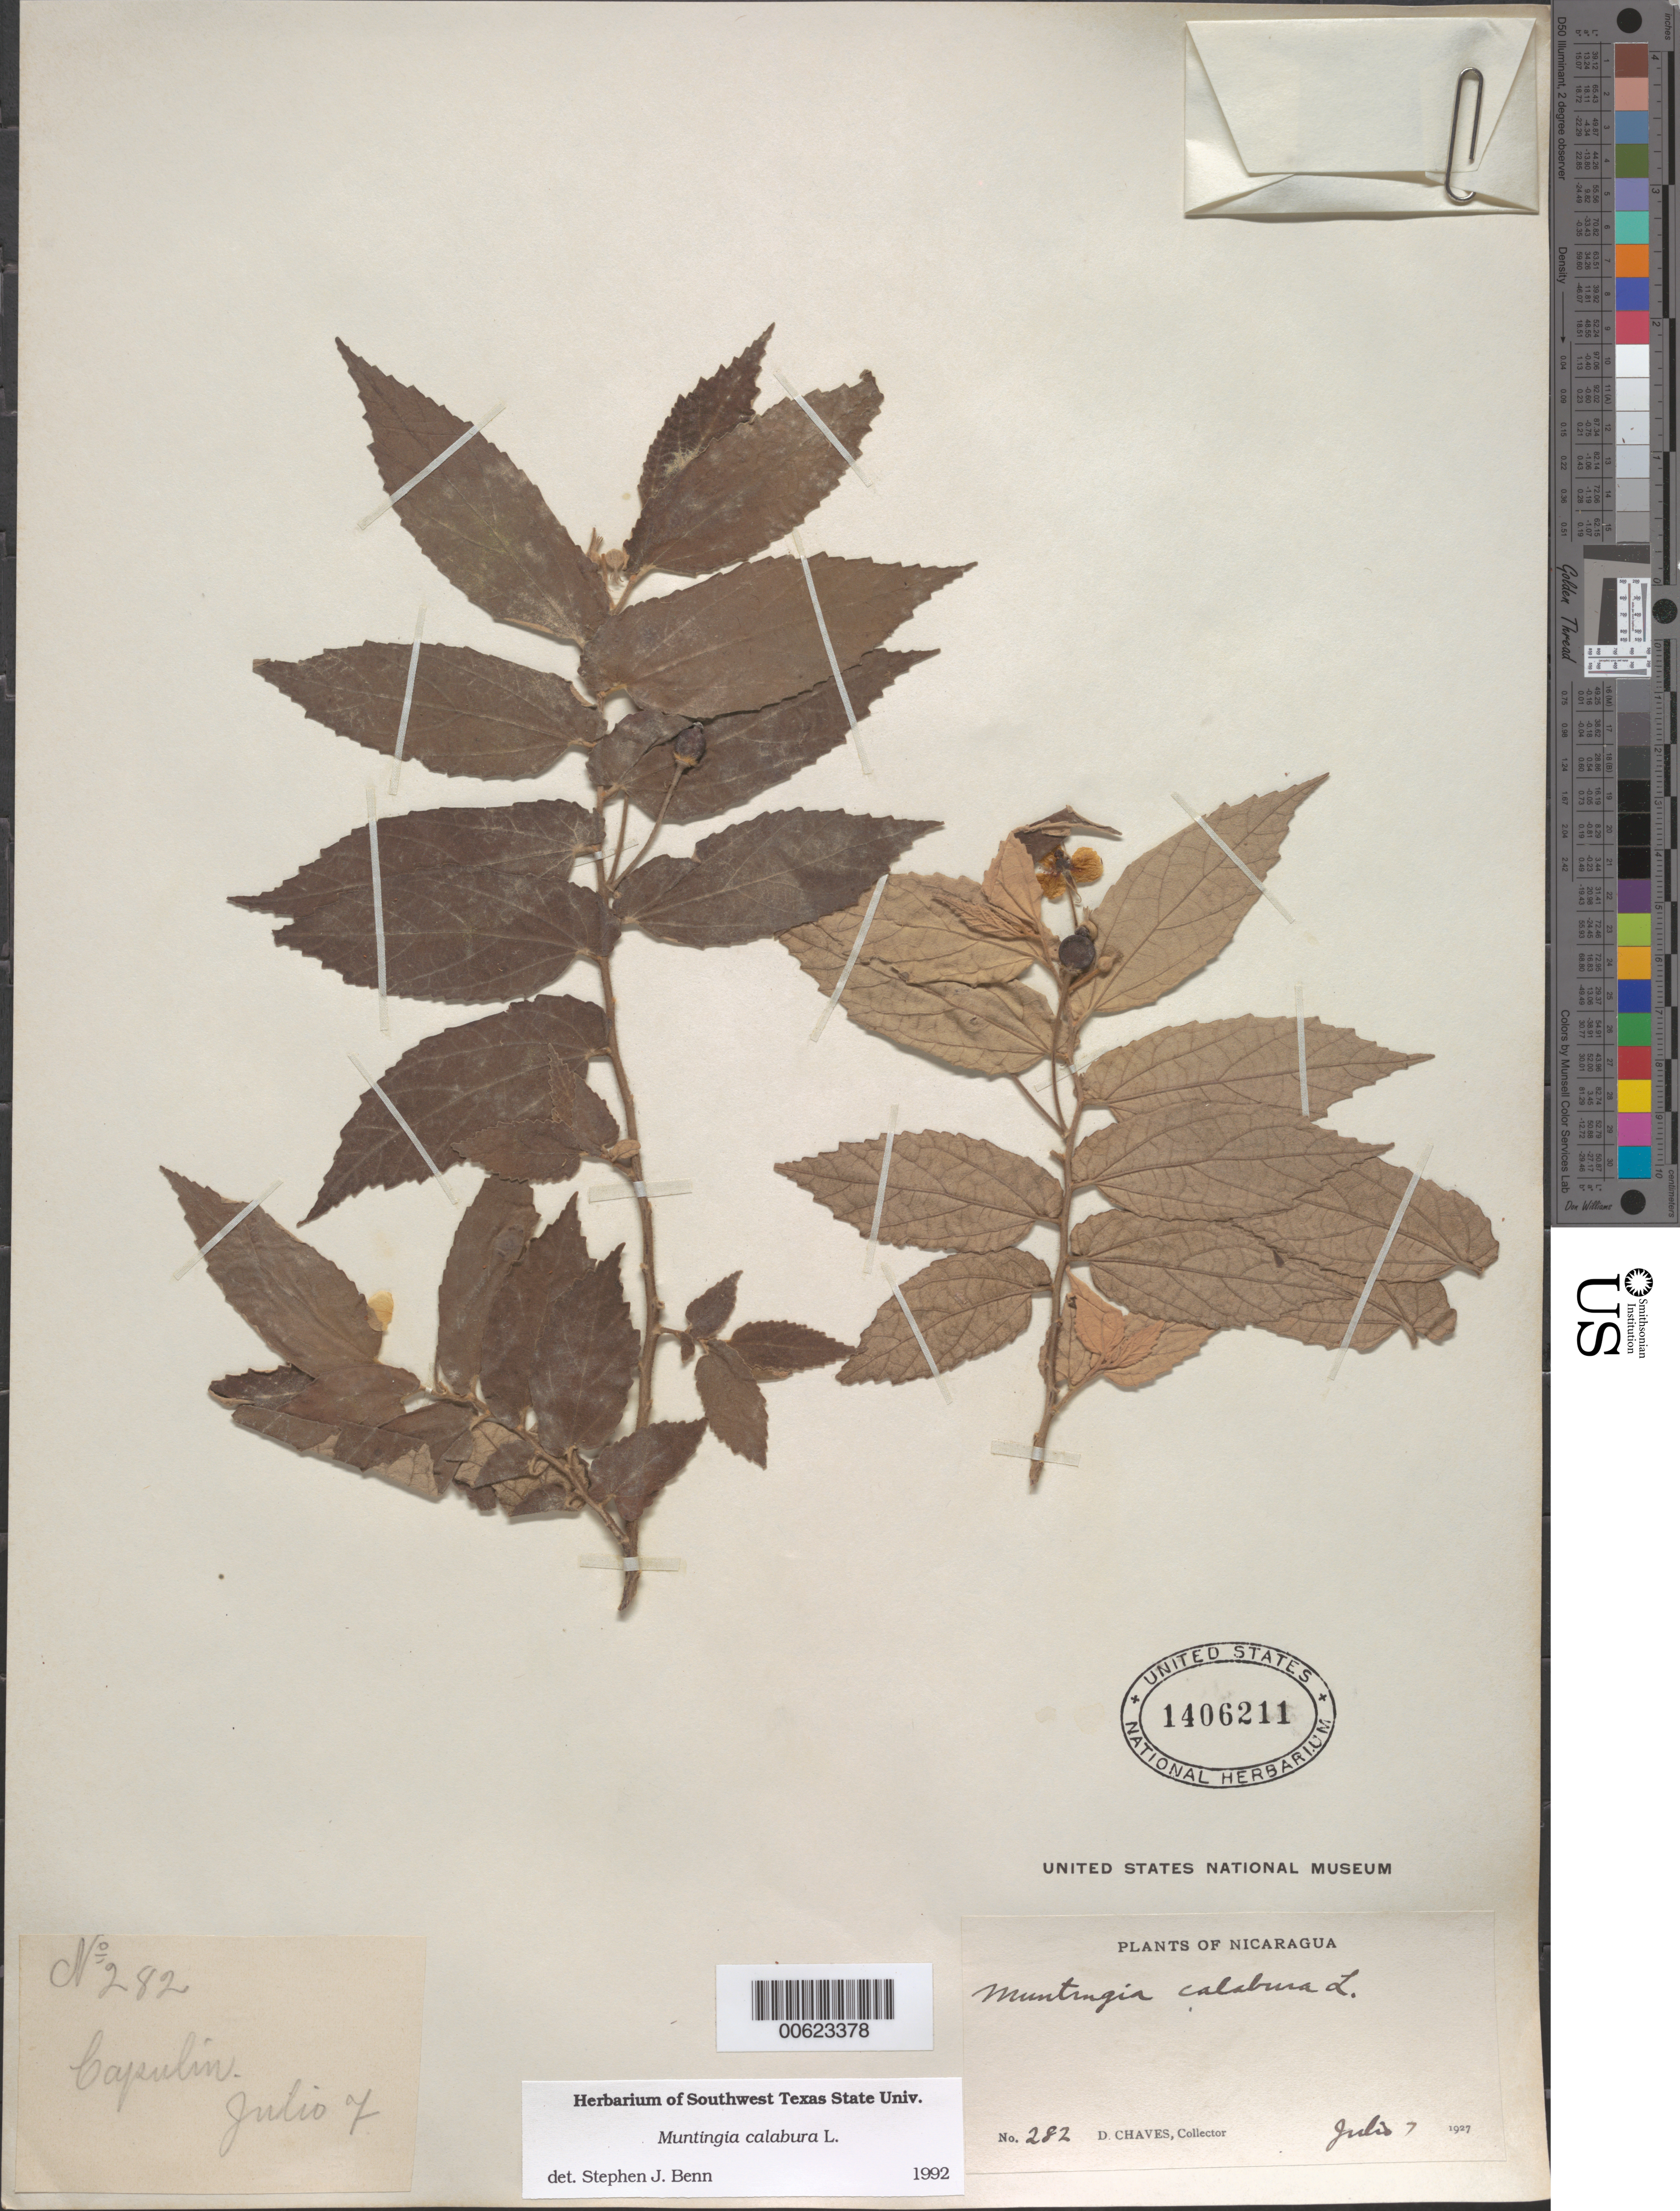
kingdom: Plantae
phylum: Tracheophyta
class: Magnoliopsida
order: Malvales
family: Muntingiaceae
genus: Muntingia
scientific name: Muntingia calabura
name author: L.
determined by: Benn, S. J.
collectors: D. Chaves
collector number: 282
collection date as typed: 07 Jul 1927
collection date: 1927-07-07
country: Nicaragua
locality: Sine loc.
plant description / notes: Common name: Capulin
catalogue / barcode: US 1406211